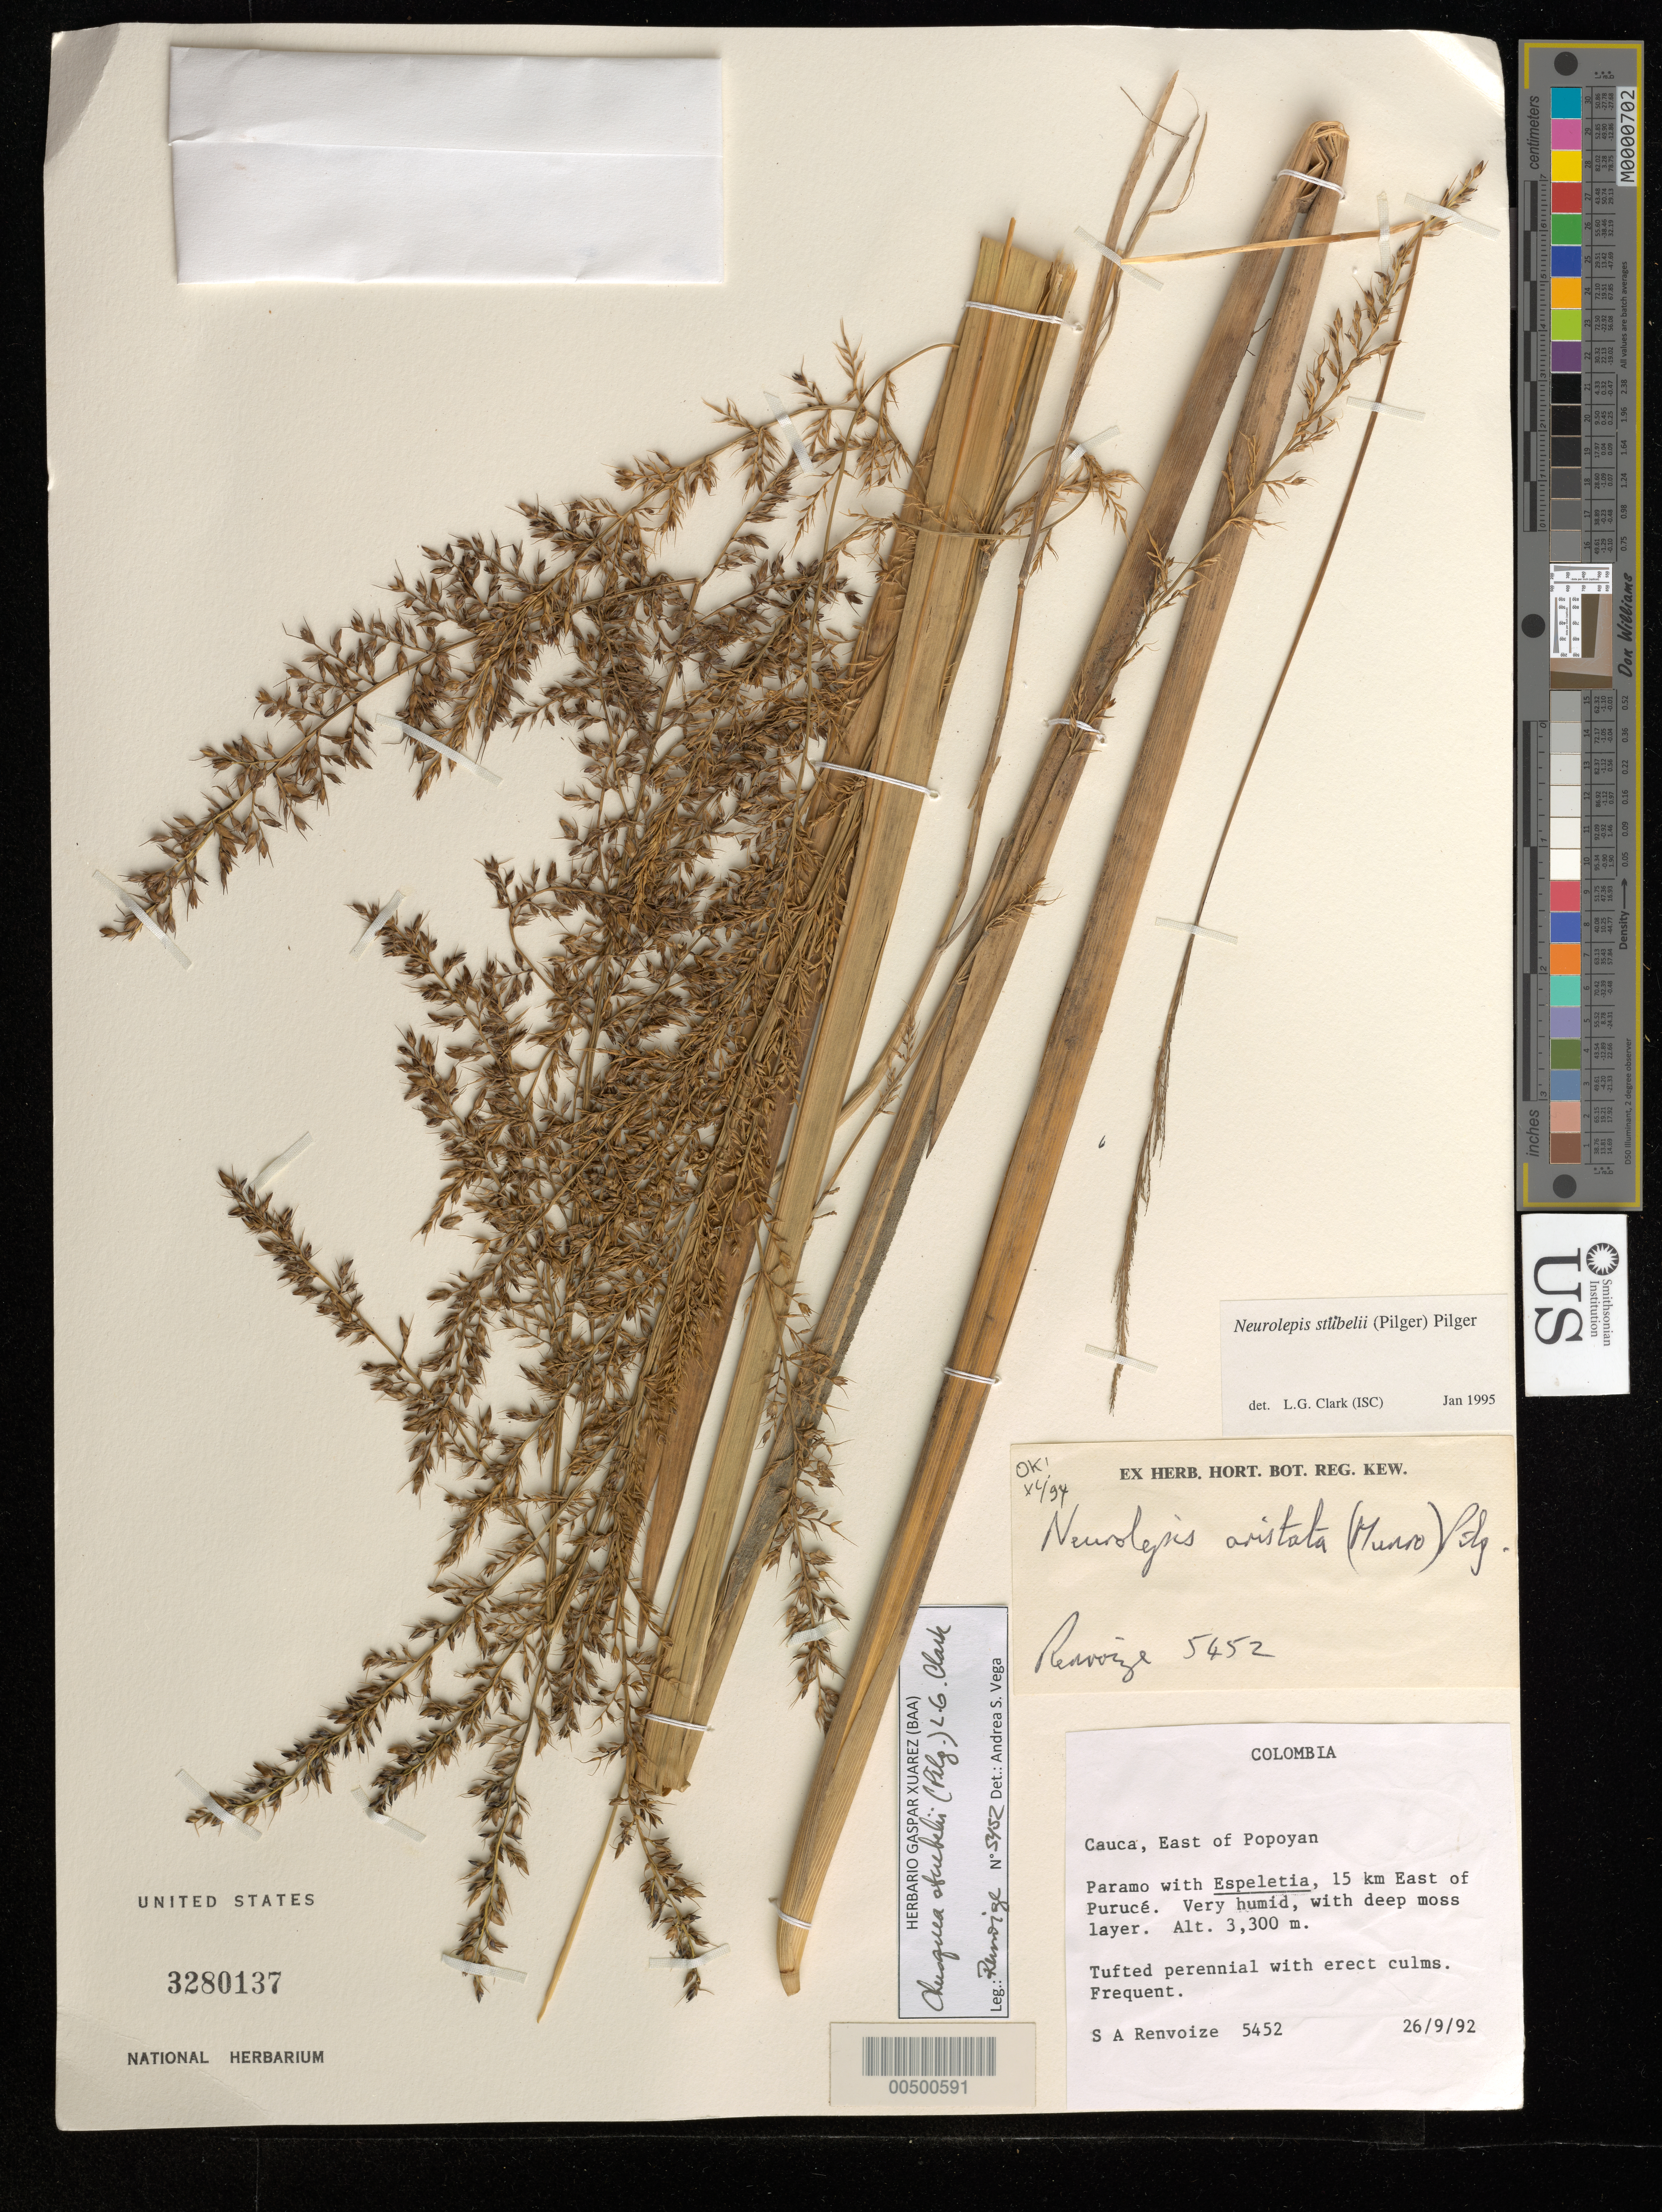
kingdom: Plantae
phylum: Tracheophyta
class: Liliopsida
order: Poales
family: Poaceae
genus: Chusquea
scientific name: Chusquea stuebelii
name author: (Pilg.) L.G. Clark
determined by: Vega, A. S.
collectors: S. A. Renvoize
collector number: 5452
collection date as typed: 26 Sep 1992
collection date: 1992-09-26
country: Colombia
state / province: Cauca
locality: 15 km E of Purace. E of Popayan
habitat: Paramo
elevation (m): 3300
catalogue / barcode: US 3280137